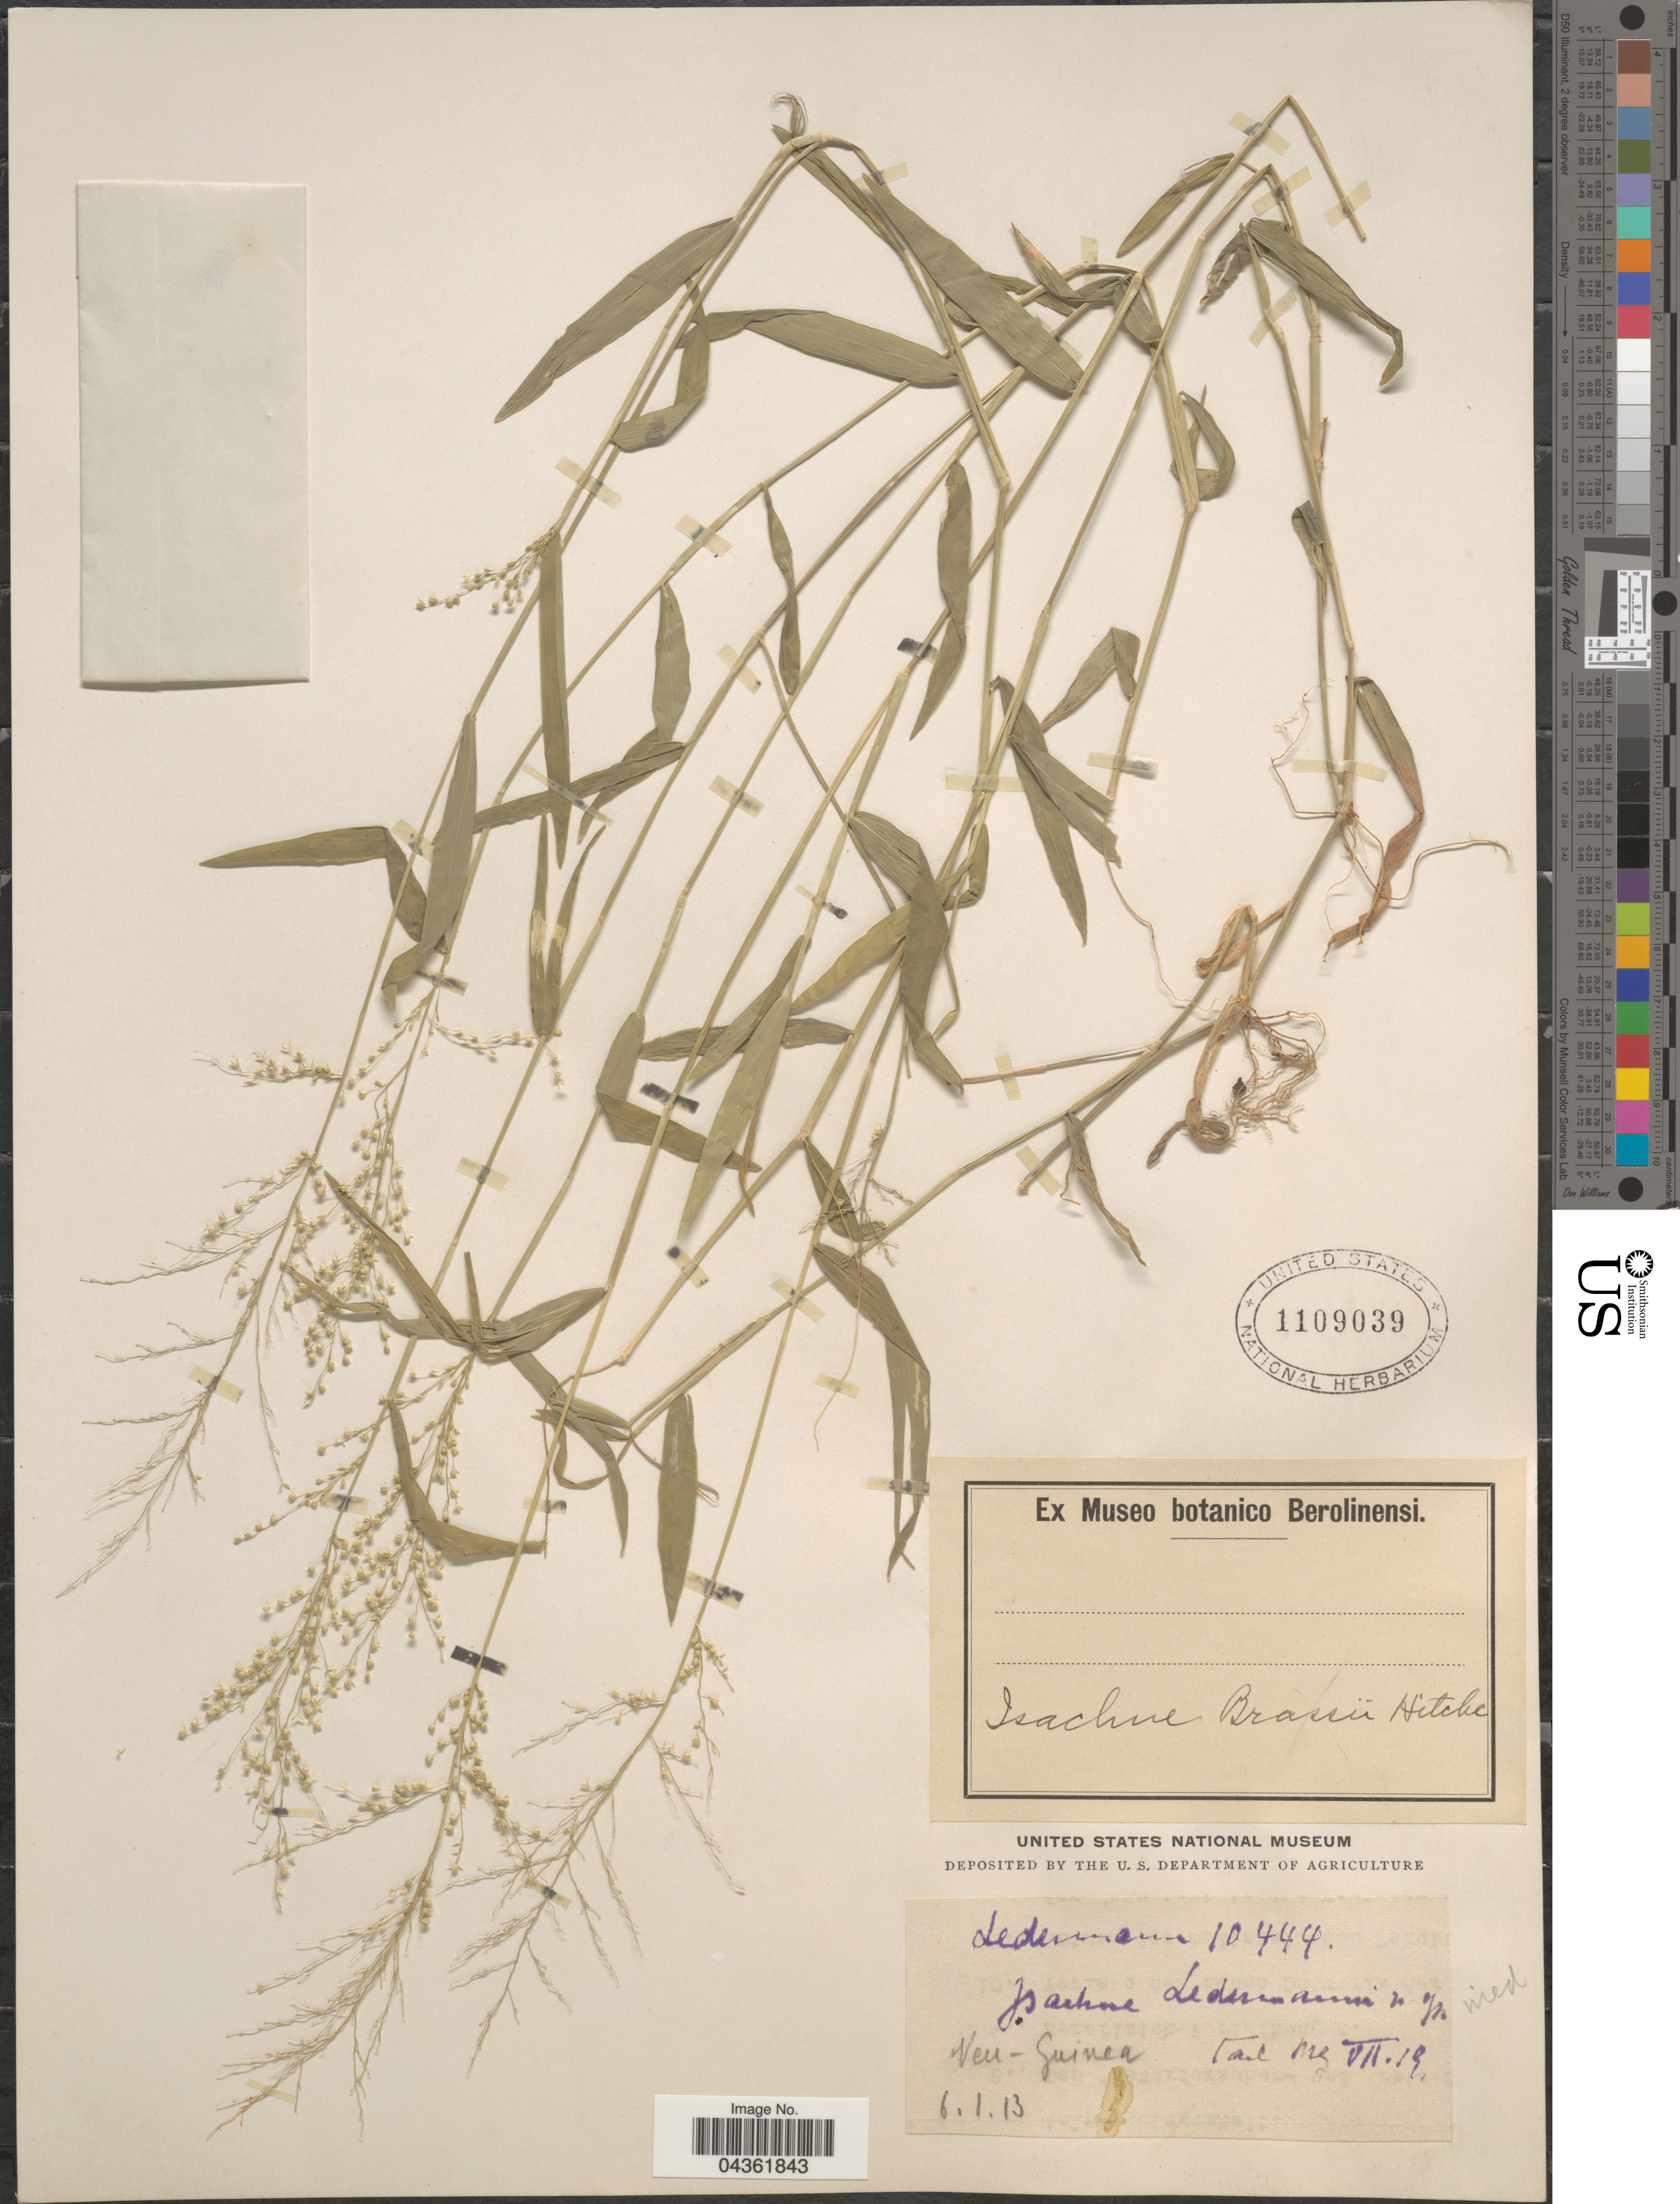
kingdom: Plantae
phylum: Tracheophyta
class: Liliopsida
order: Poales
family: Poaceae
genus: Isachne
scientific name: Isachne brassii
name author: Hitchc.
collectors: -. Ledermann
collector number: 10444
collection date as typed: Transcribed d/m/y: 6/1/13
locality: Neu-Guinea.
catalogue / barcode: US 1109039